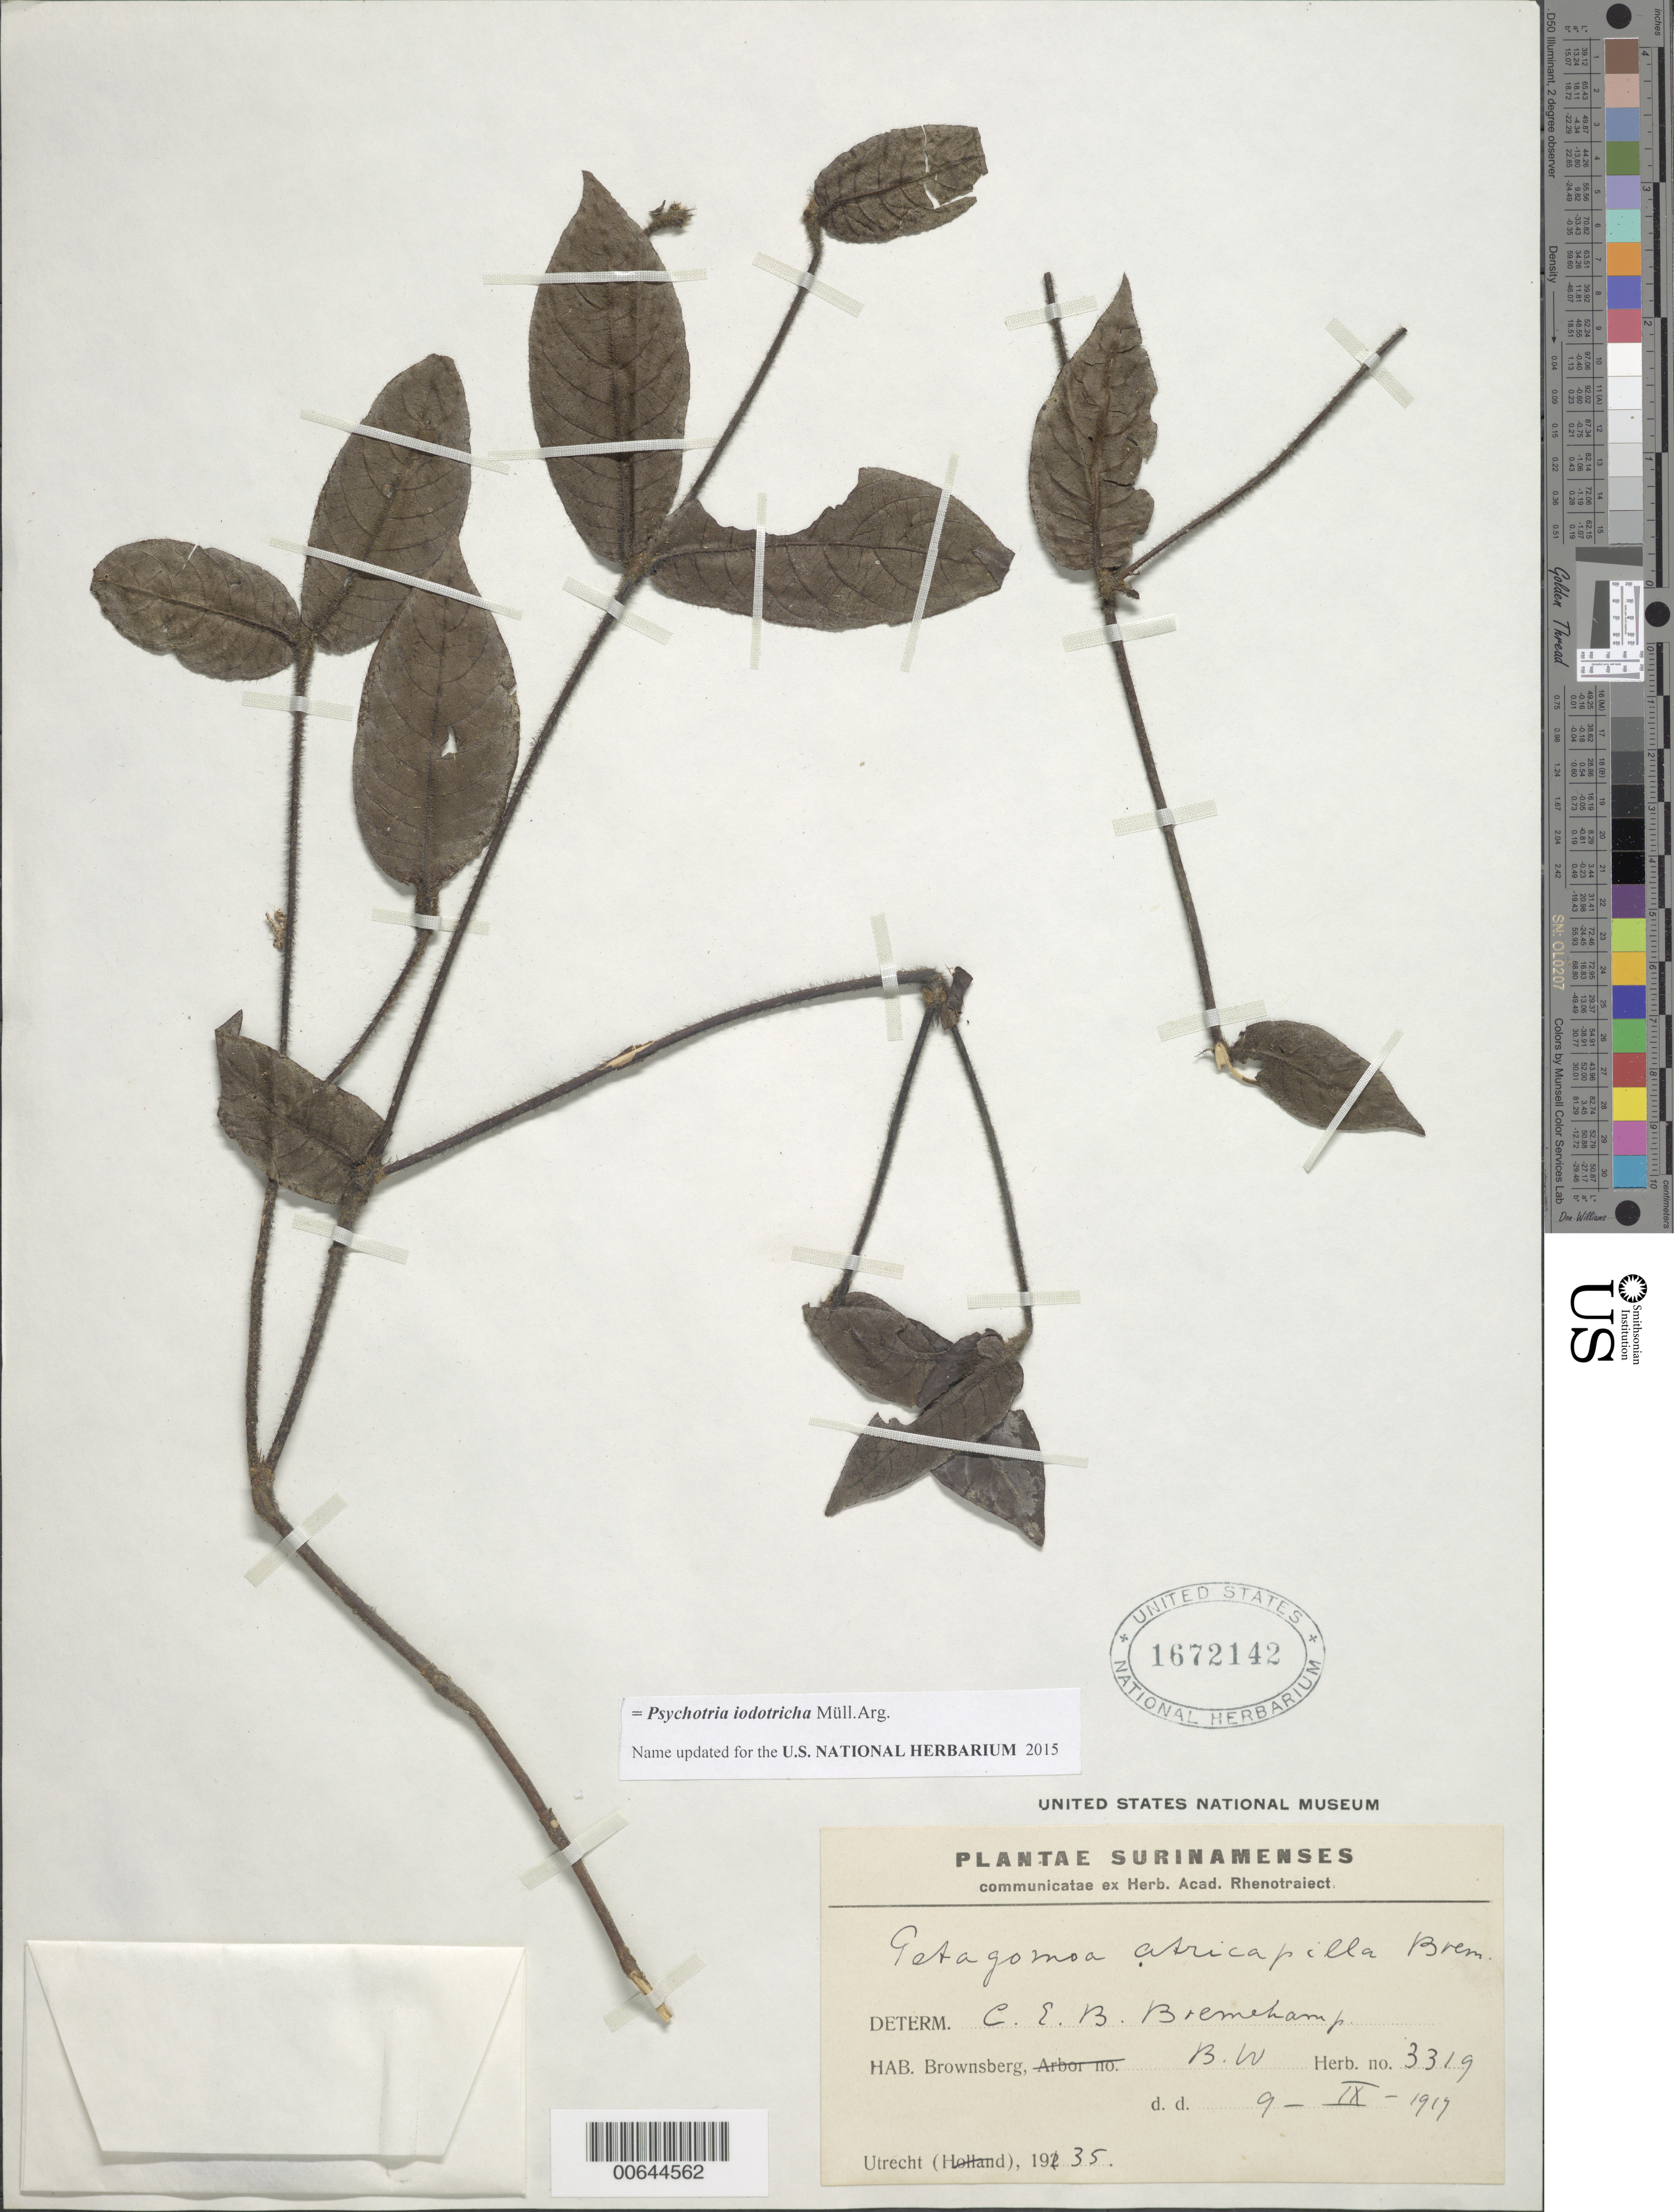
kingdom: Plantae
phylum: Tracheophyta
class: Magnoliopsida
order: Gentianales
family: Rubiaceae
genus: Palicourea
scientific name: Palicourea iodotricha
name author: (Müll. Arg.) Delprete & J.H. Kirkbr.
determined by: Kirkbride, J. H., Jr.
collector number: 3319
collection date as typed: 9-Sep-17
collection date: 1917-09-09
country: Suriname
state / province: Brokopondo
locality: Brownsberg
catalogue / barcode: US 1672142